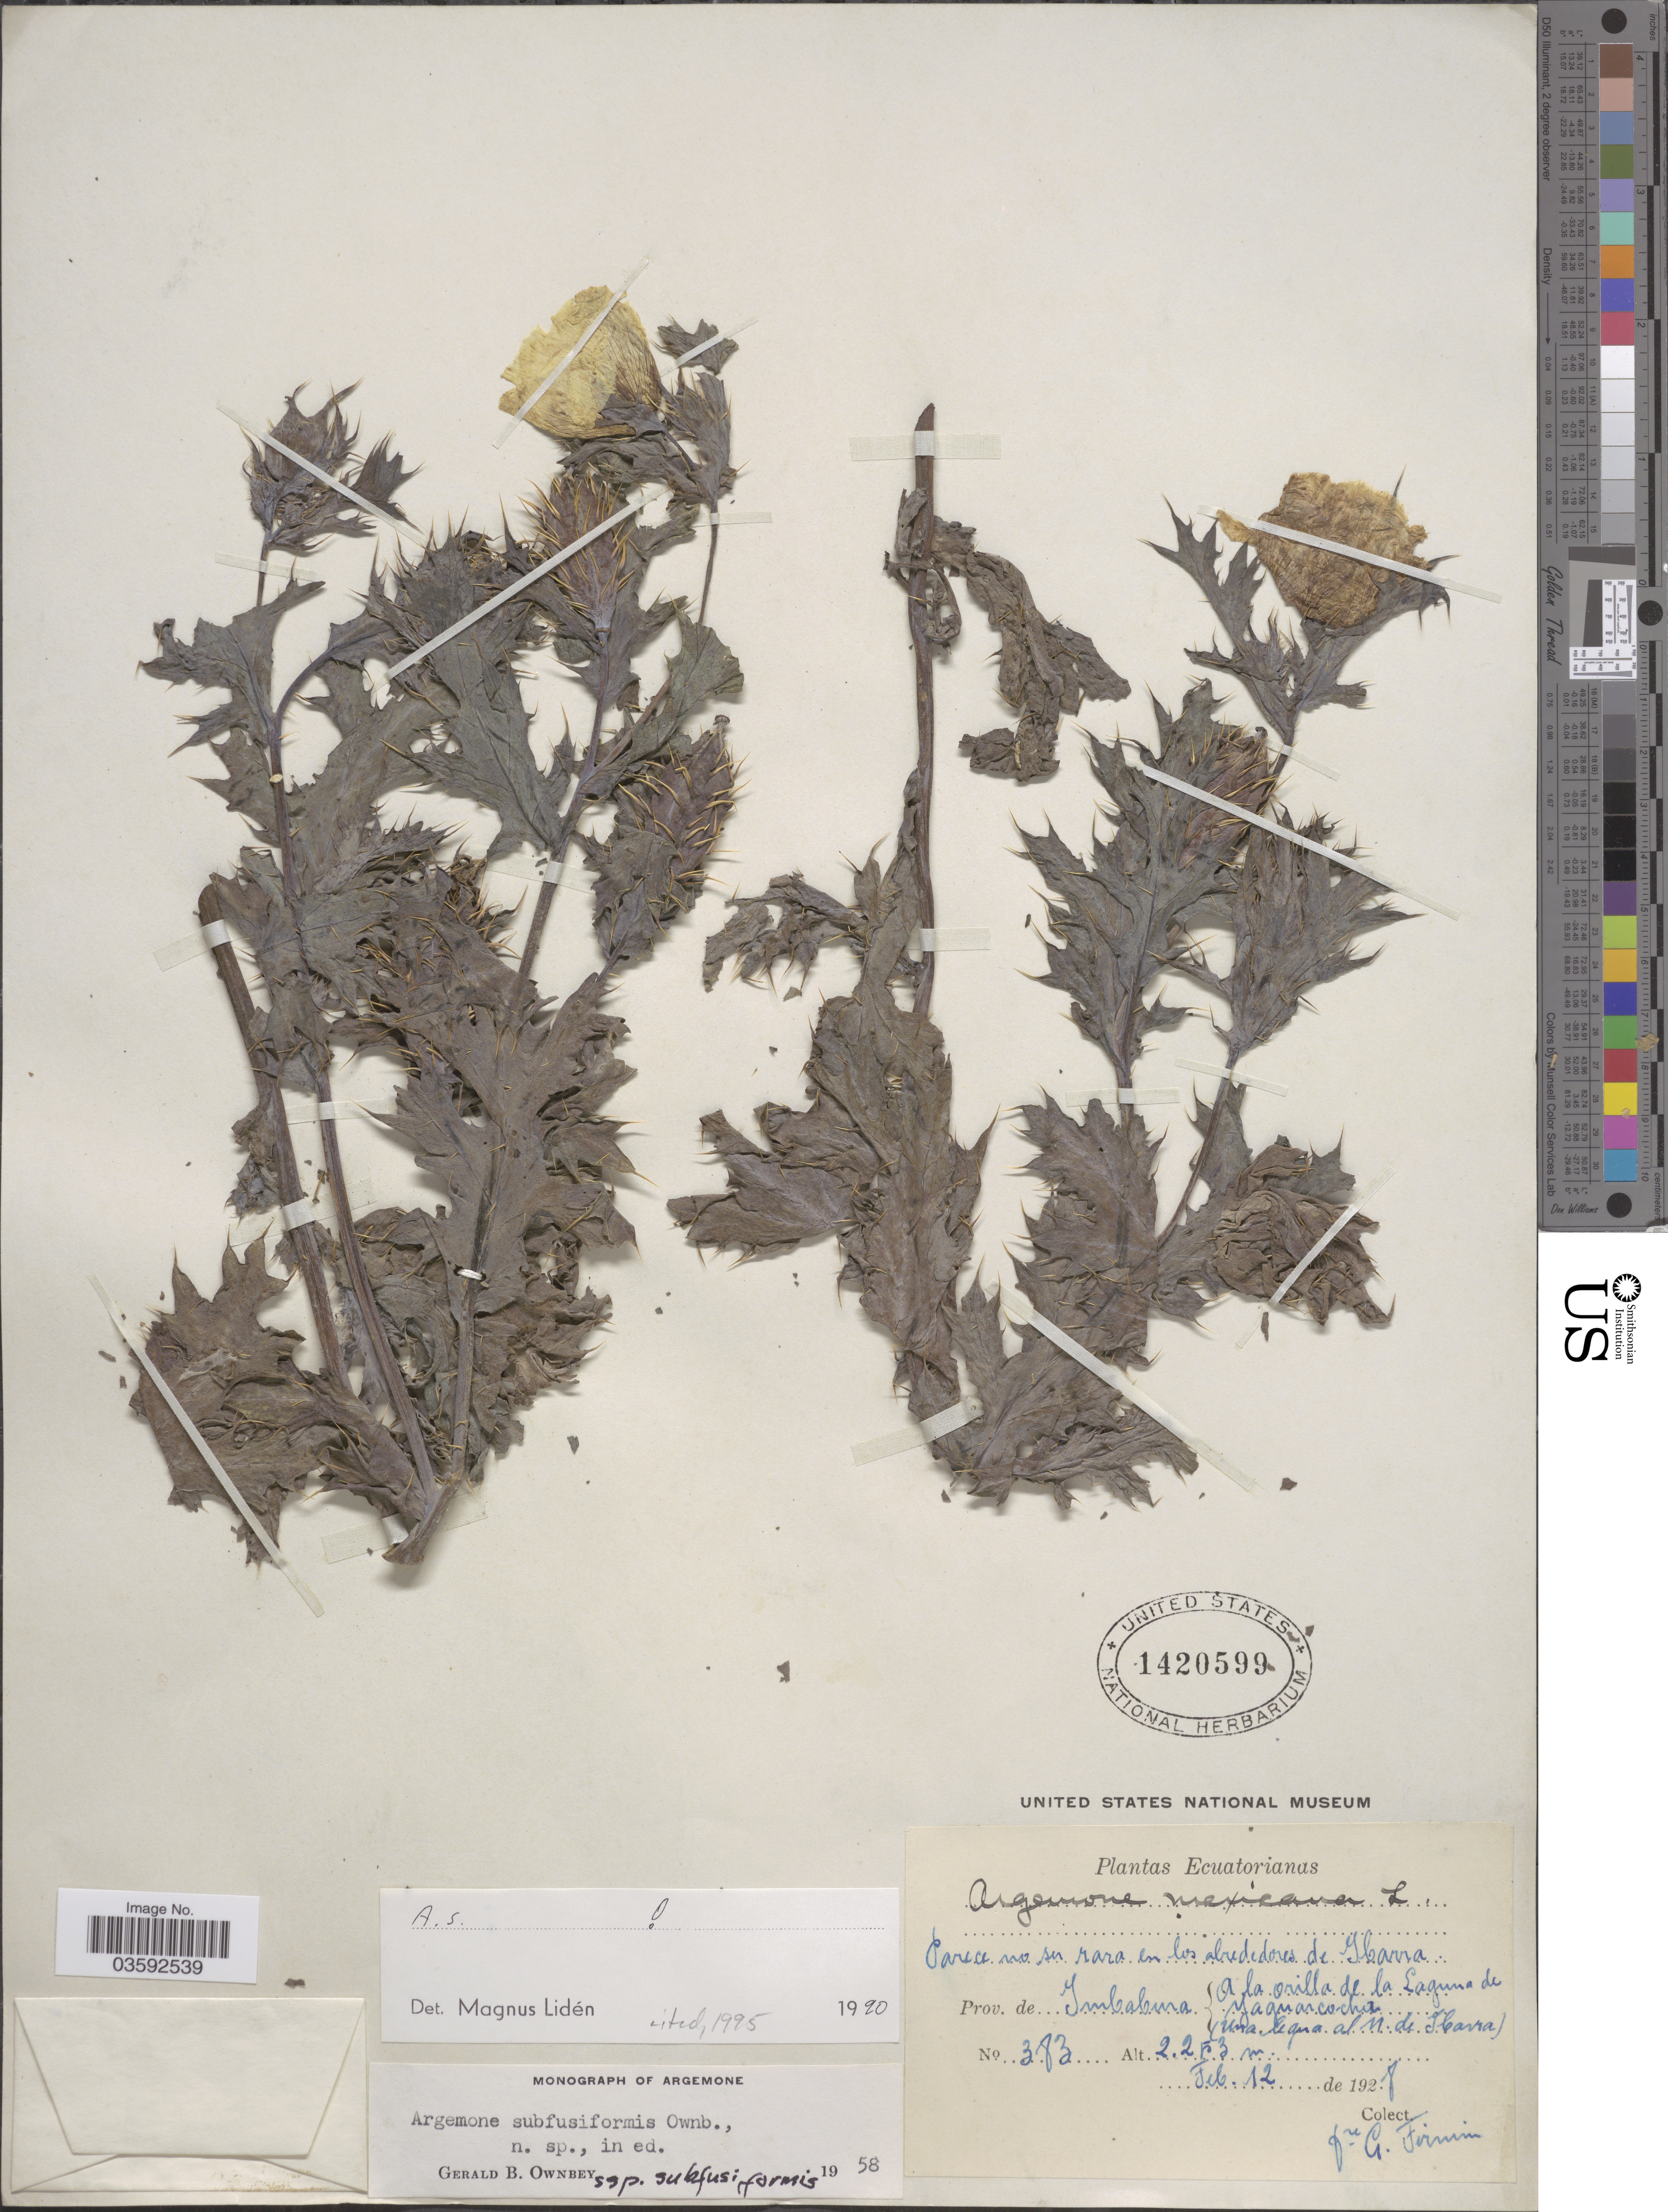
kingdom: Plantae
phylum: Tracheophyta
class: Magnoliopsida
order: Ranunculales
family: Papaveraceae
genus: Argemone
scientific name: Argemone subfusiformis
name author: G.B. Ownbey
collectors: F. Firmin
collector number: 383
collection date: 1928-02-12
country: Ecuador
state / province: Imbabura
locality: A la orilla de la Laguna de Yaguarcocha. (Una legua al N. de Ibarra).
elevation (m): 2253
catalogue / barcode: US 1420599